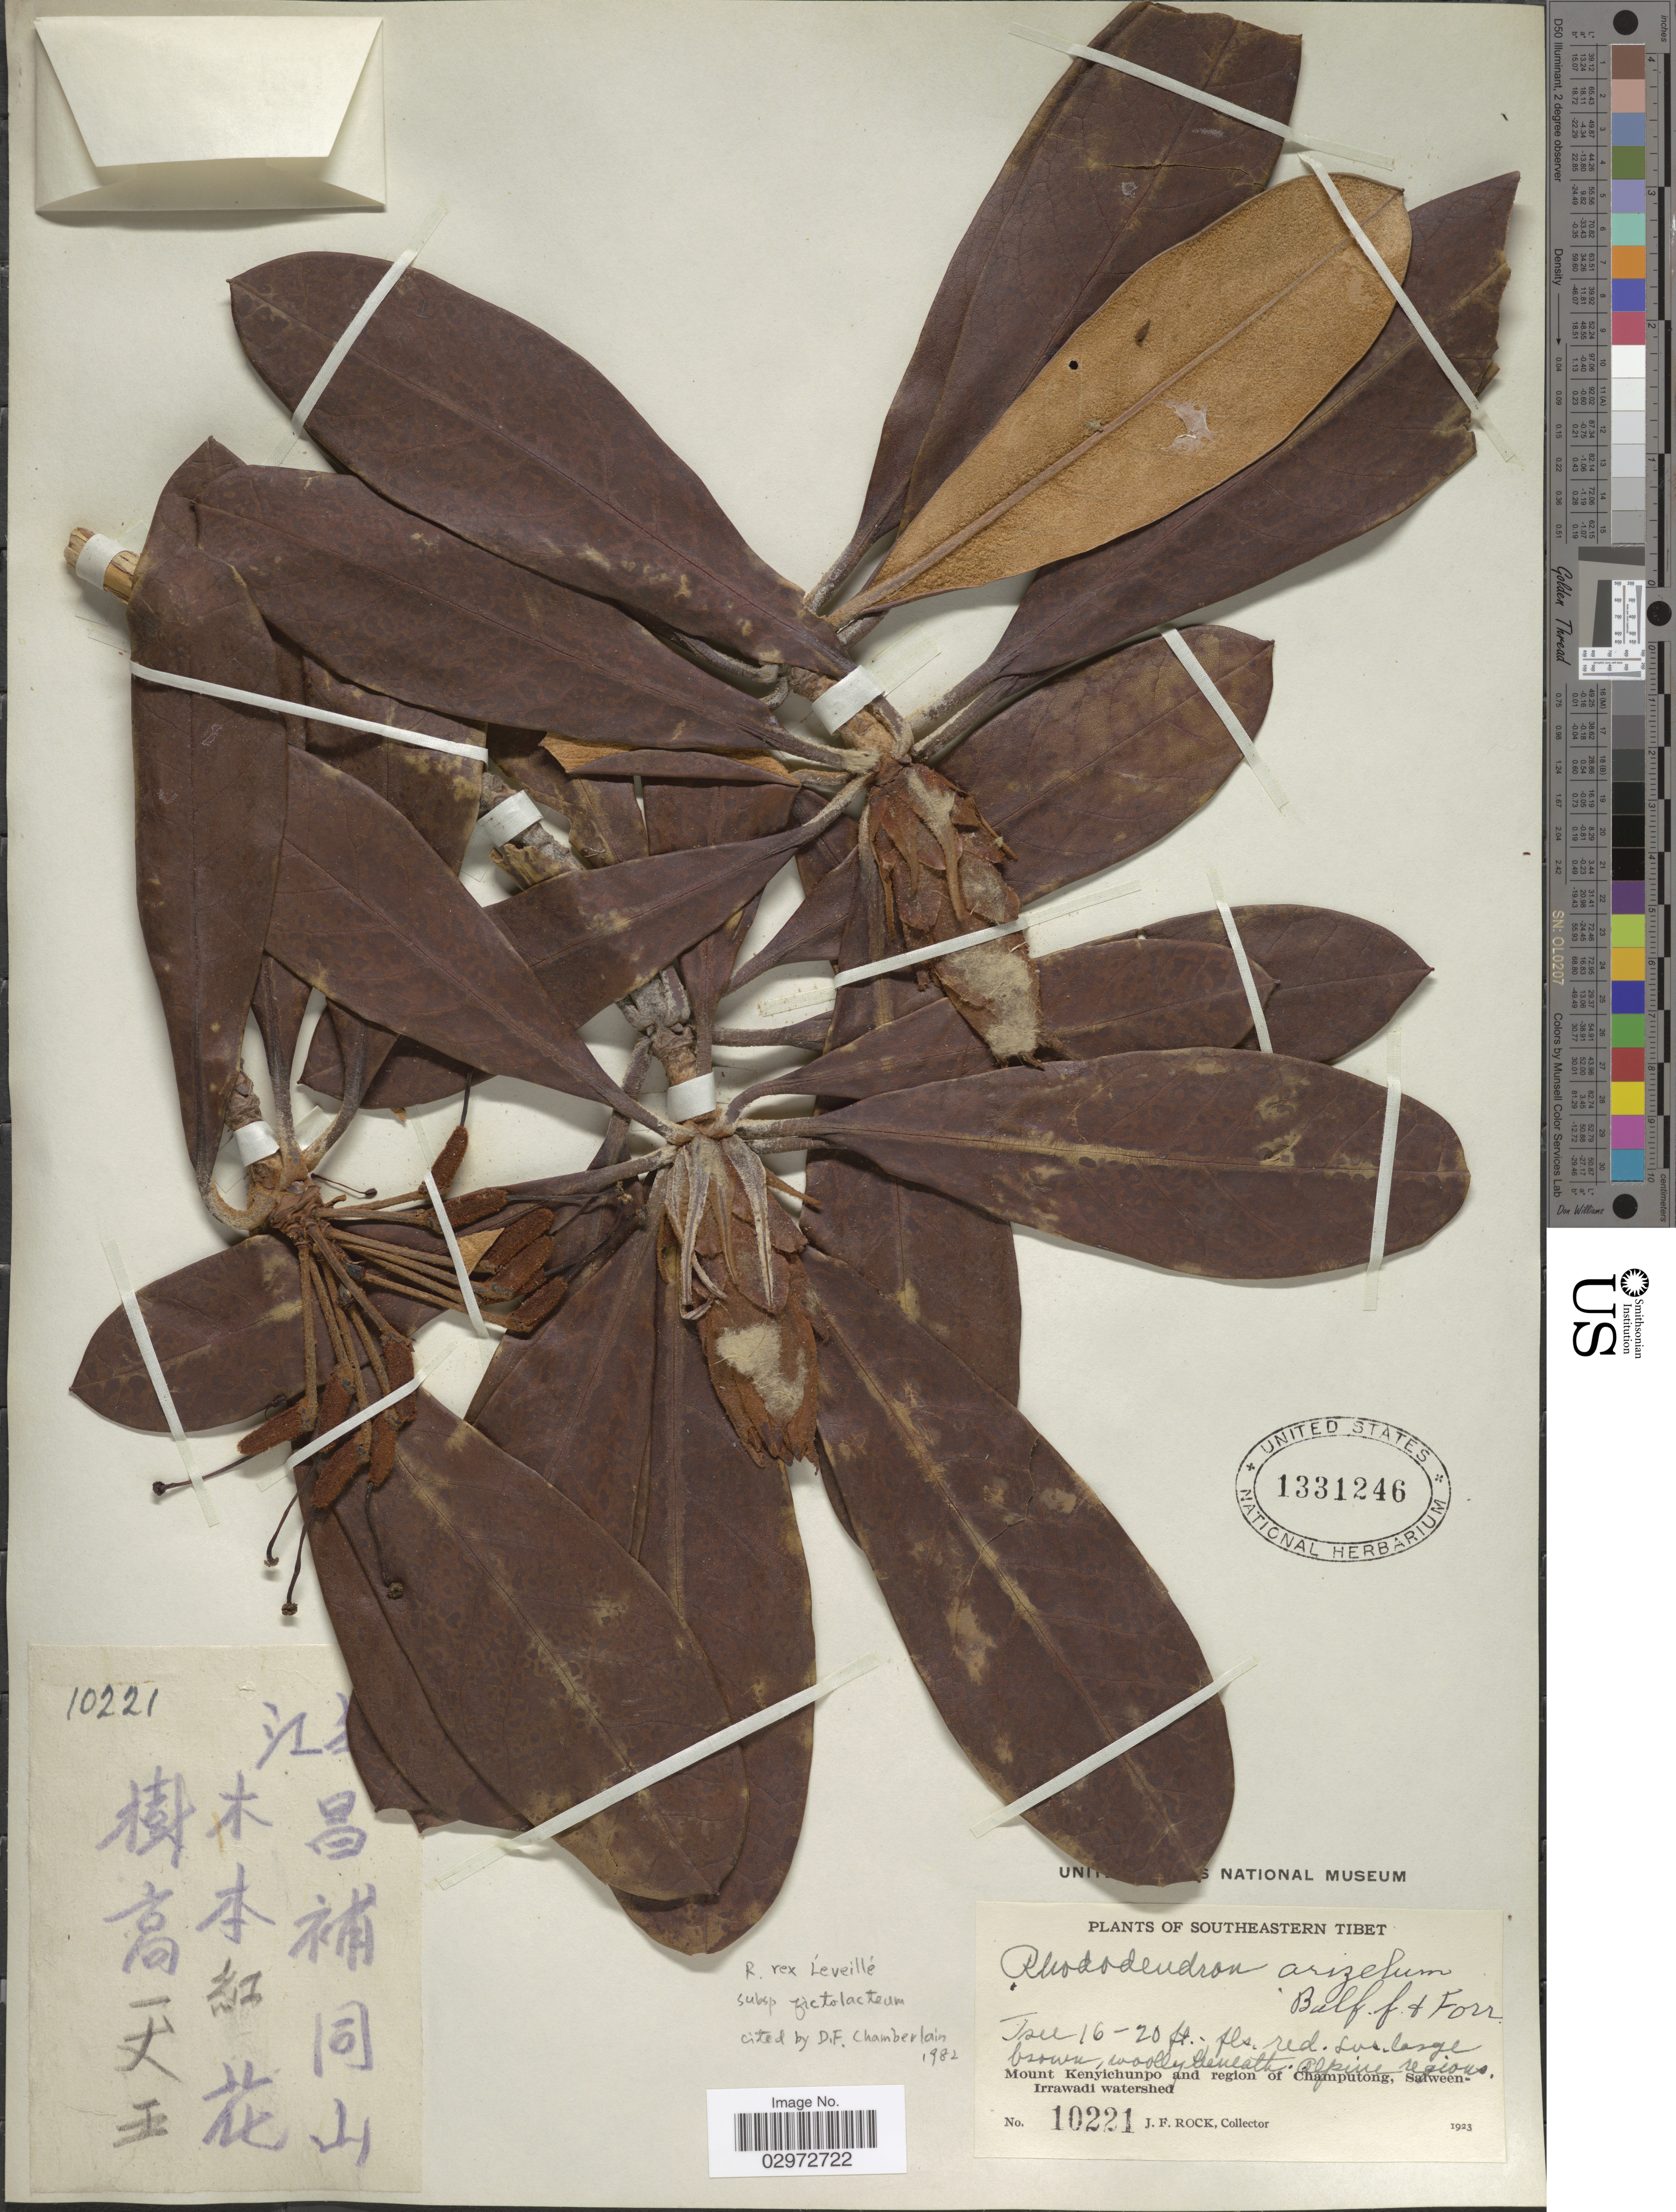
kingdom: Plantae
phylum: Tracheophyta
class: Magnoliopsida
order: Ericales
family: Ericaceae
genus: Rhododendron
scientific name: Rhododendron rex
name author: H. Lév.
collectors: J. Rock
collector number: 10221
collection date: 1923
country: China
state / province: Xizang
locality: Southeastern Tibet. Mount Kenyichunpo and region of Champutong, Salween-Irrawadi watershed.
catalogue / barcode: US 1331246